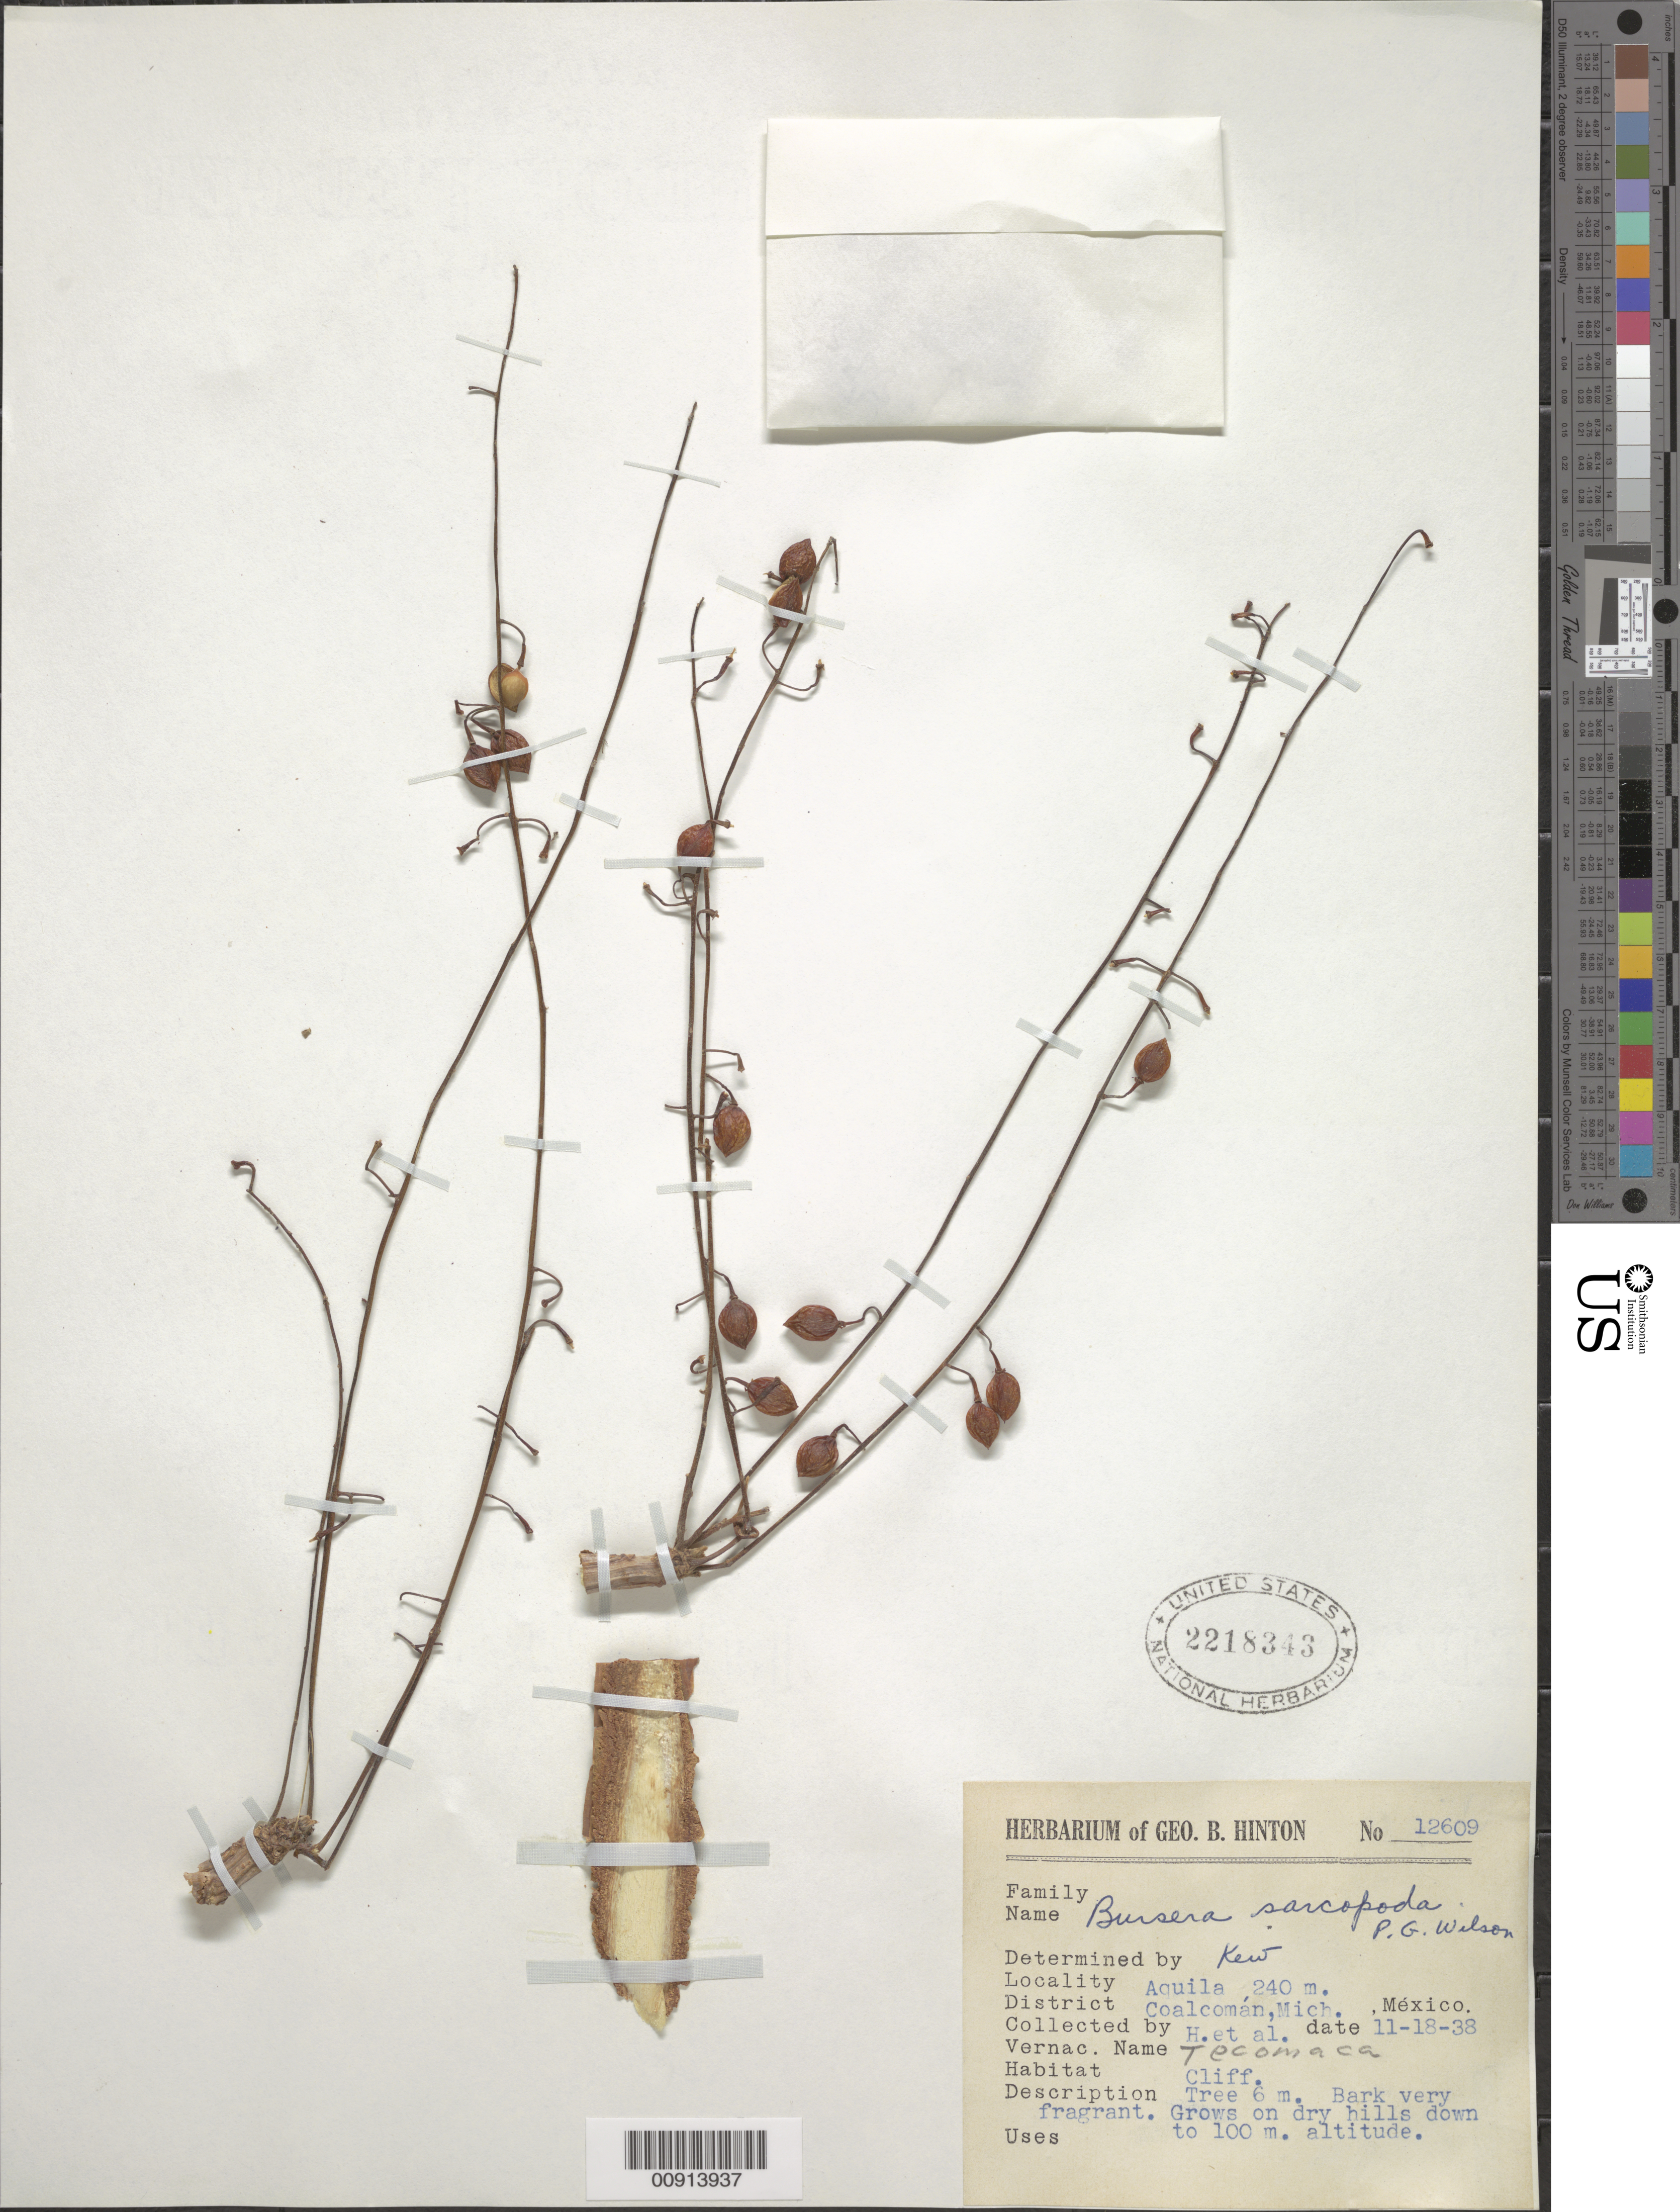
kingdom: Plantae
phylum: Tracheophyta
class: Magnoliopsida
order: Sapindales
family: Burseraceae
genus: Bursera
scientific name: Bursera sarcopoda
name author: Paul G. Wilson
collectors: G. B. Hinton & et al.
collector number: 12609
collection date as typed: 18 Nov 1938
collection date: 1938-11-18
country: Mexico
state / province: Michoacán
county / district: Coalcomán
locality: Aquila, District Coalcomán, Michoacán.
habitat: Cliff. Grows on dry hills down to 100 m. altitude.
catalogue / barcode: US 2218343